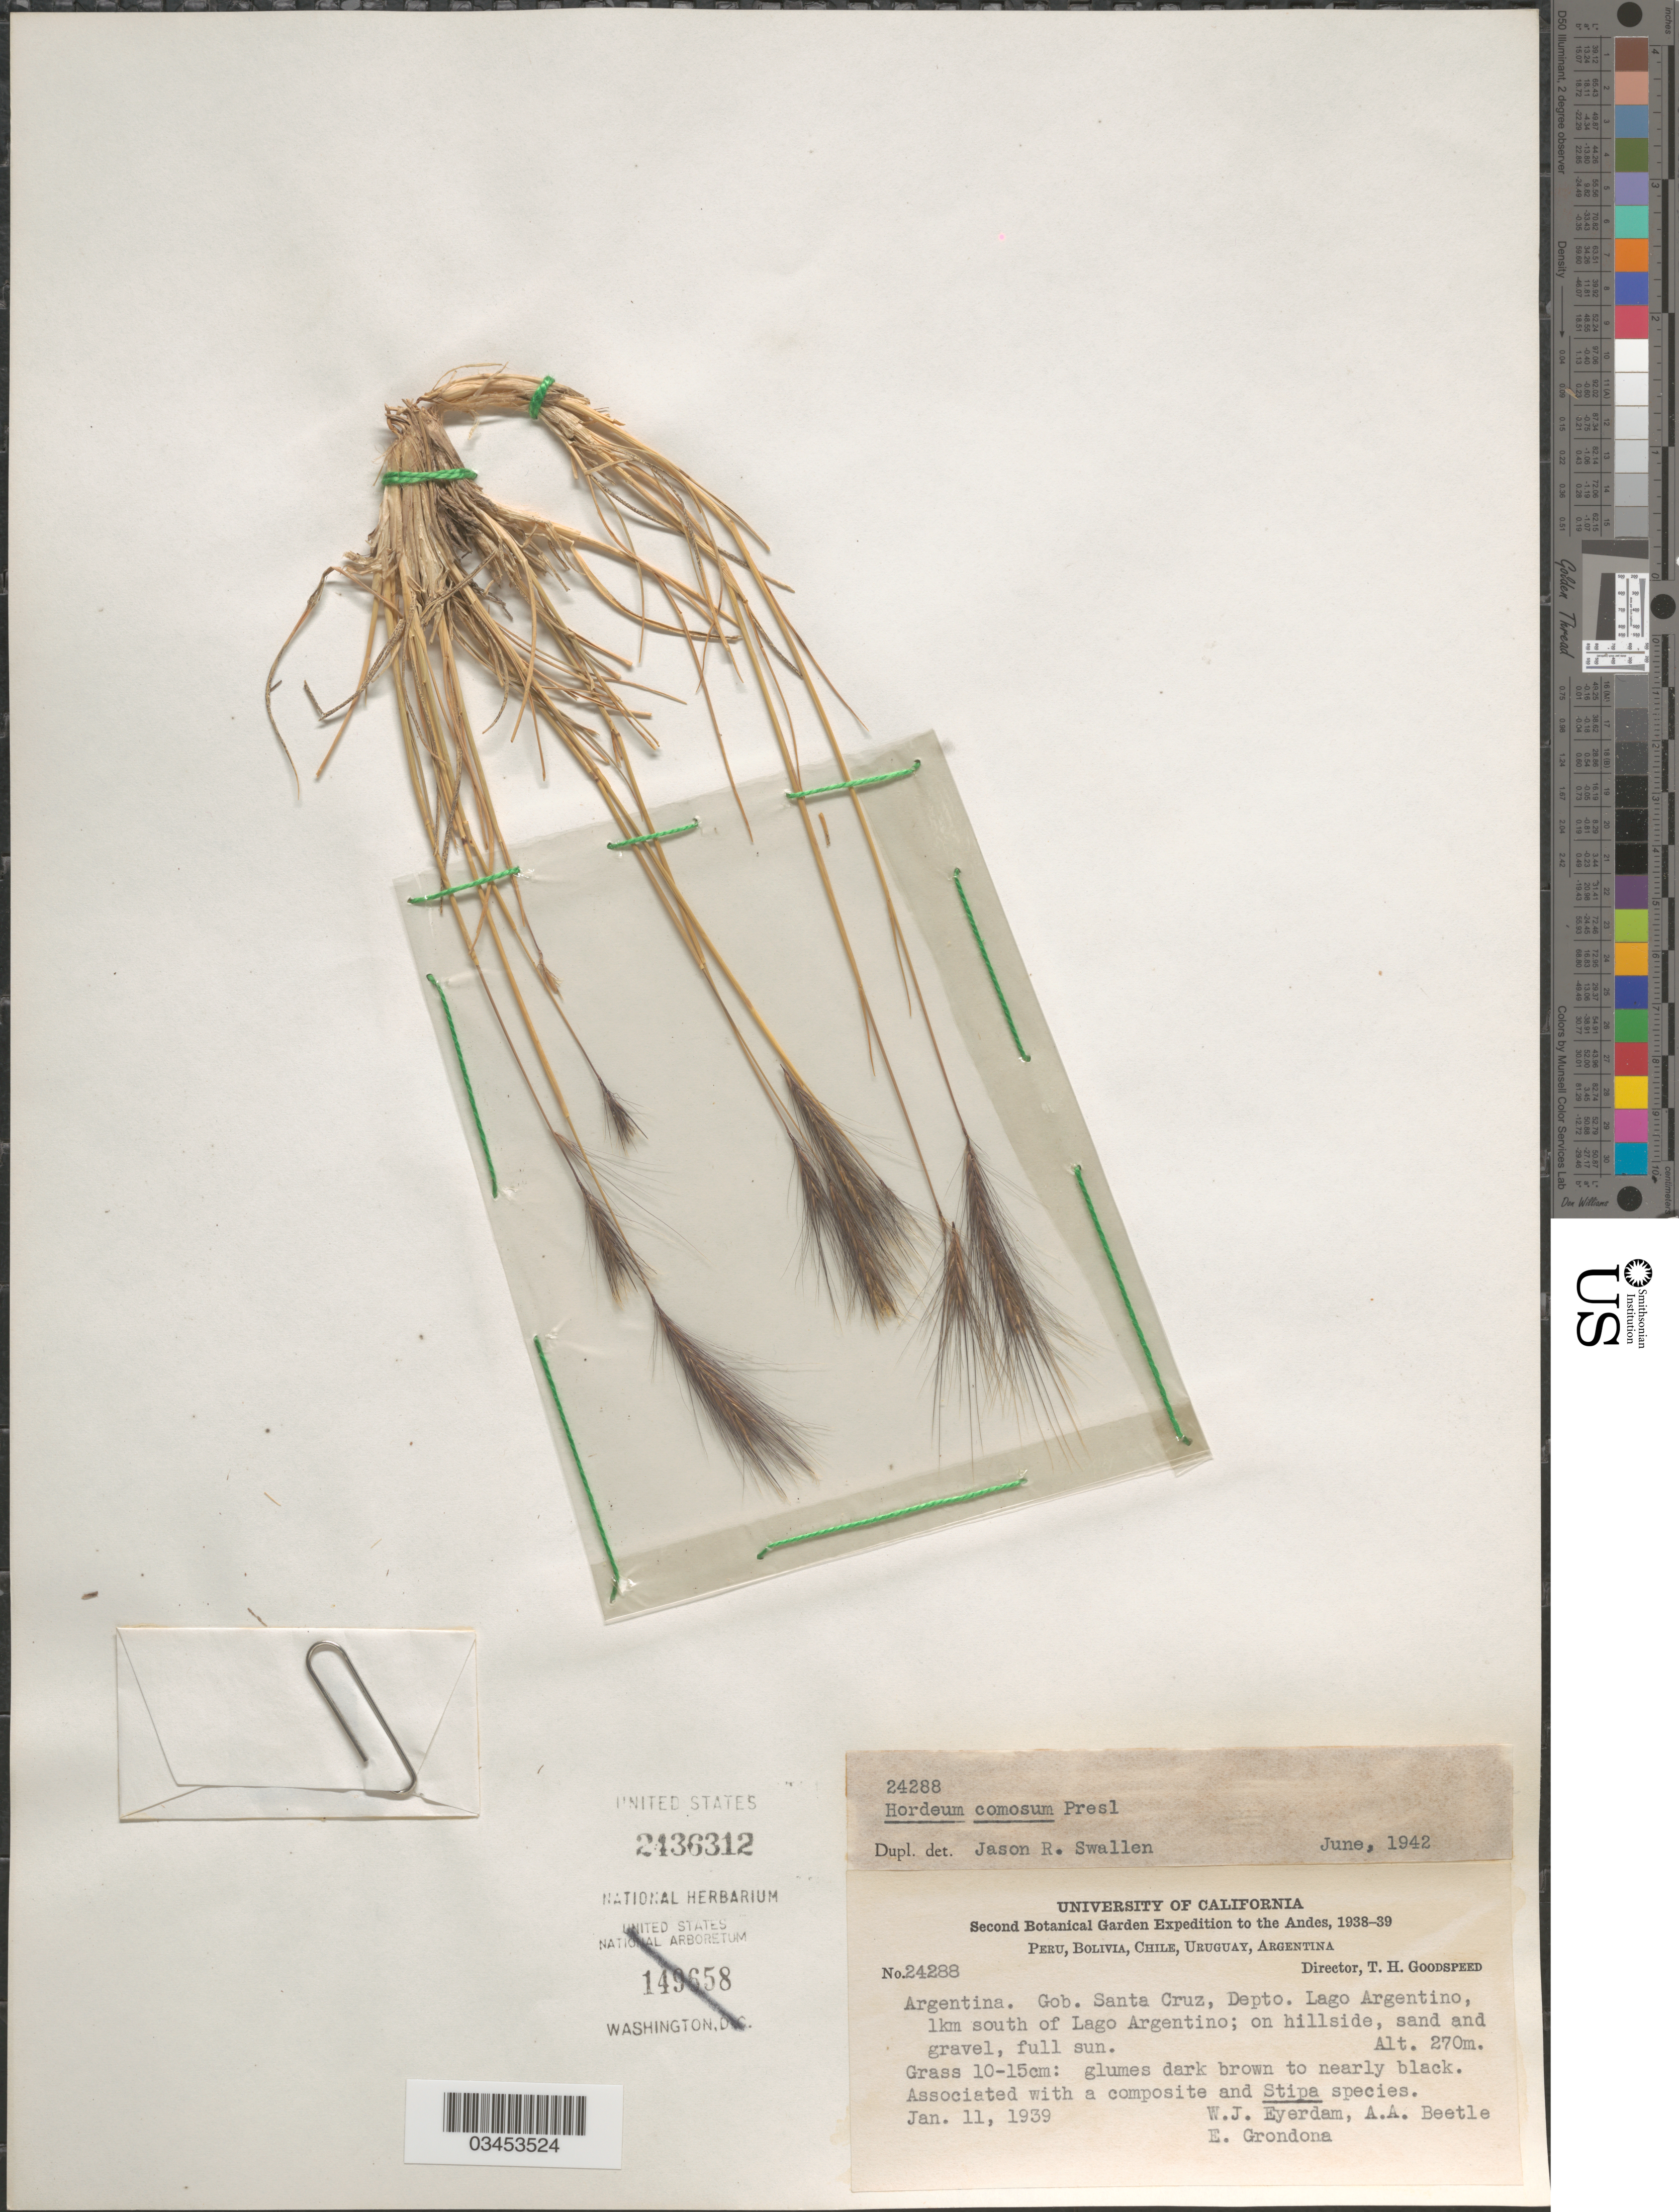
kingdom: Plantae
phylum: Tracheophyta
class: Liliopsida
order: Poales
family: Poaceae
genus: Hordeum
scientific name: Hordeum comosum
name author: J. Presl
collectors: E. Eyerdam, A. A. Beetle & E. Grondona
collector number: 24288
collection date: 1939-01-11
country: Argentina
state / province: Santa Cruz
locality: Gob. Santa Cruz, Depto. Lago Argentino, 1km south of Lago Argentino.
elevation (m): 270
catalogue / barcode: US 2436312